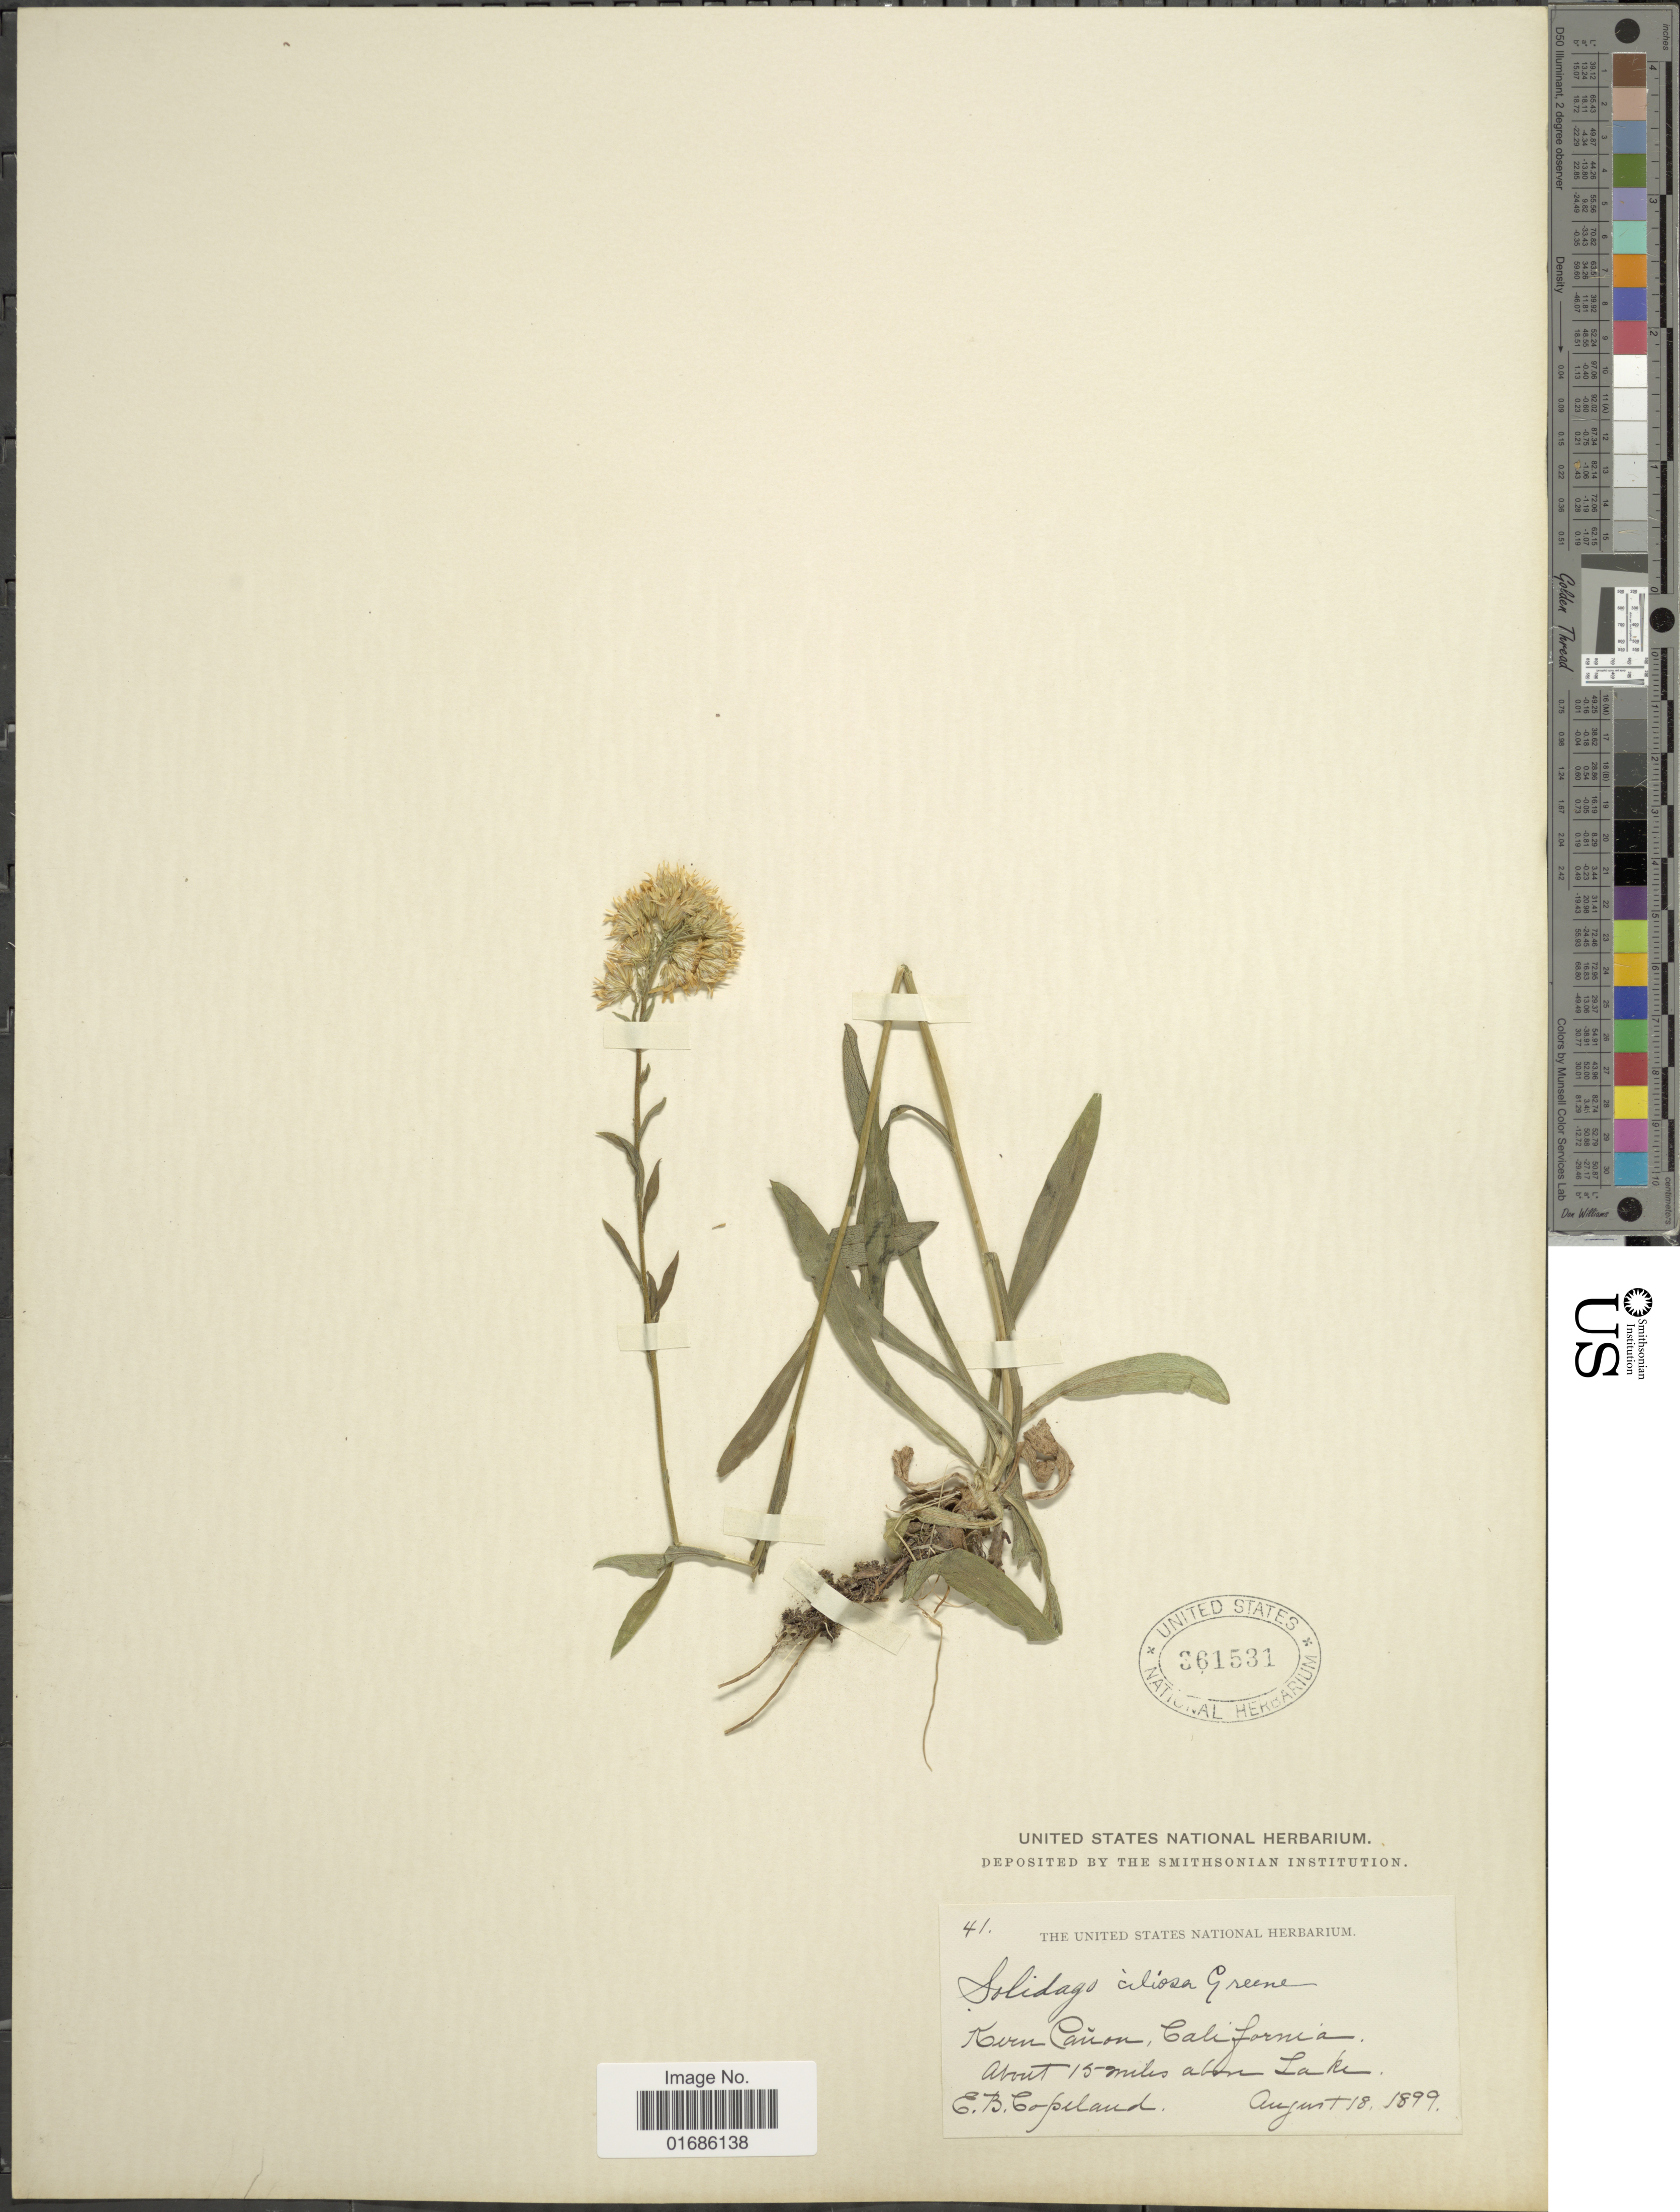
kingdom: Plantae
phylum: Tracheophyta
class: Magnoliopsida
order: Asterales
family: Asteraceae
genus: Solidago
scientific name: Solidago ciliosa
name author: Greene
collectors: E. B. Copeland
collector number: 41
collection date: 1899-08-18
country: United States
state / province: California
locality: Avin Canon, About 15 miles above Lake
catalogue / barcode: US 361531